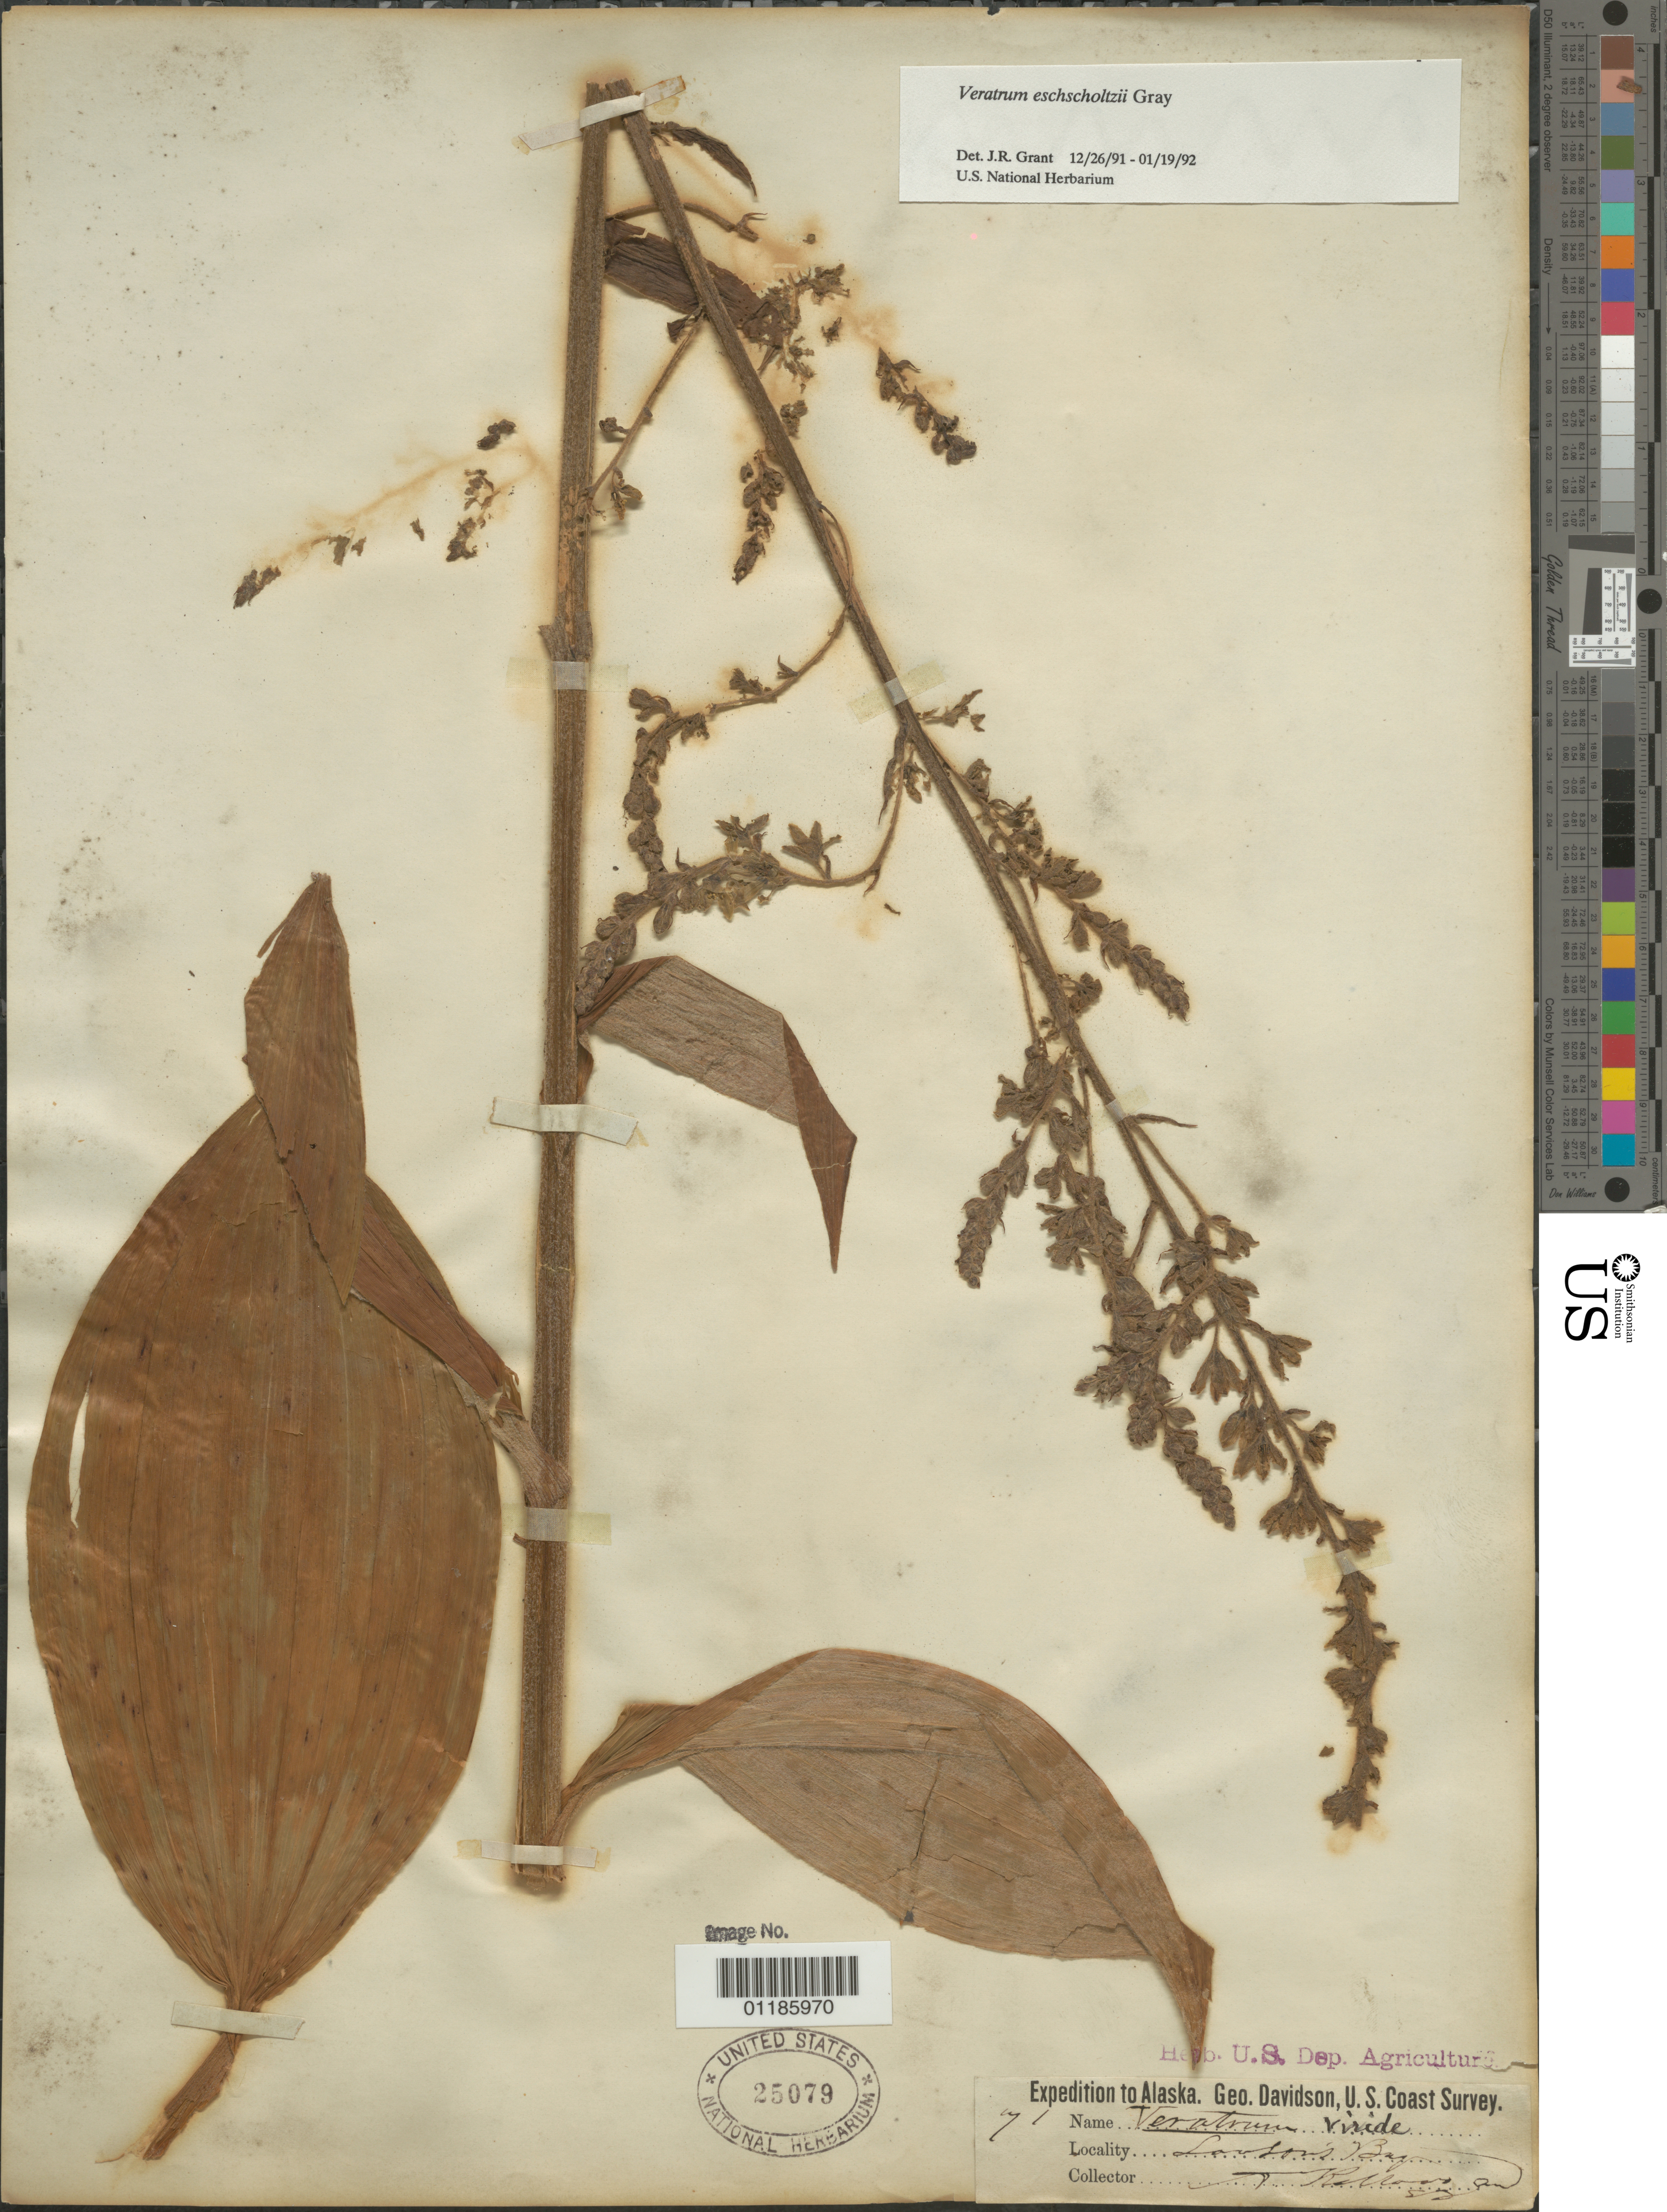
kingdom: Plantae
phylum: Tracheophyta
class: Liliopsida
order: Liliales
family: Melanthiaceae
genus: Veratrum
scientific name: Veratrum viride var. eschscholtzianum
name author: (Schult. & Schult. f.) Breitung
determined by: Strong, Mark T., (BOT), Smithsonian Institution - National Museum of Natural History (UNITED STATES)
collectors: A. Kellogg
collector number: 71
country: United States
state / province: Alaska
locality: [...] Bay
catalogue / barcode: US 25079